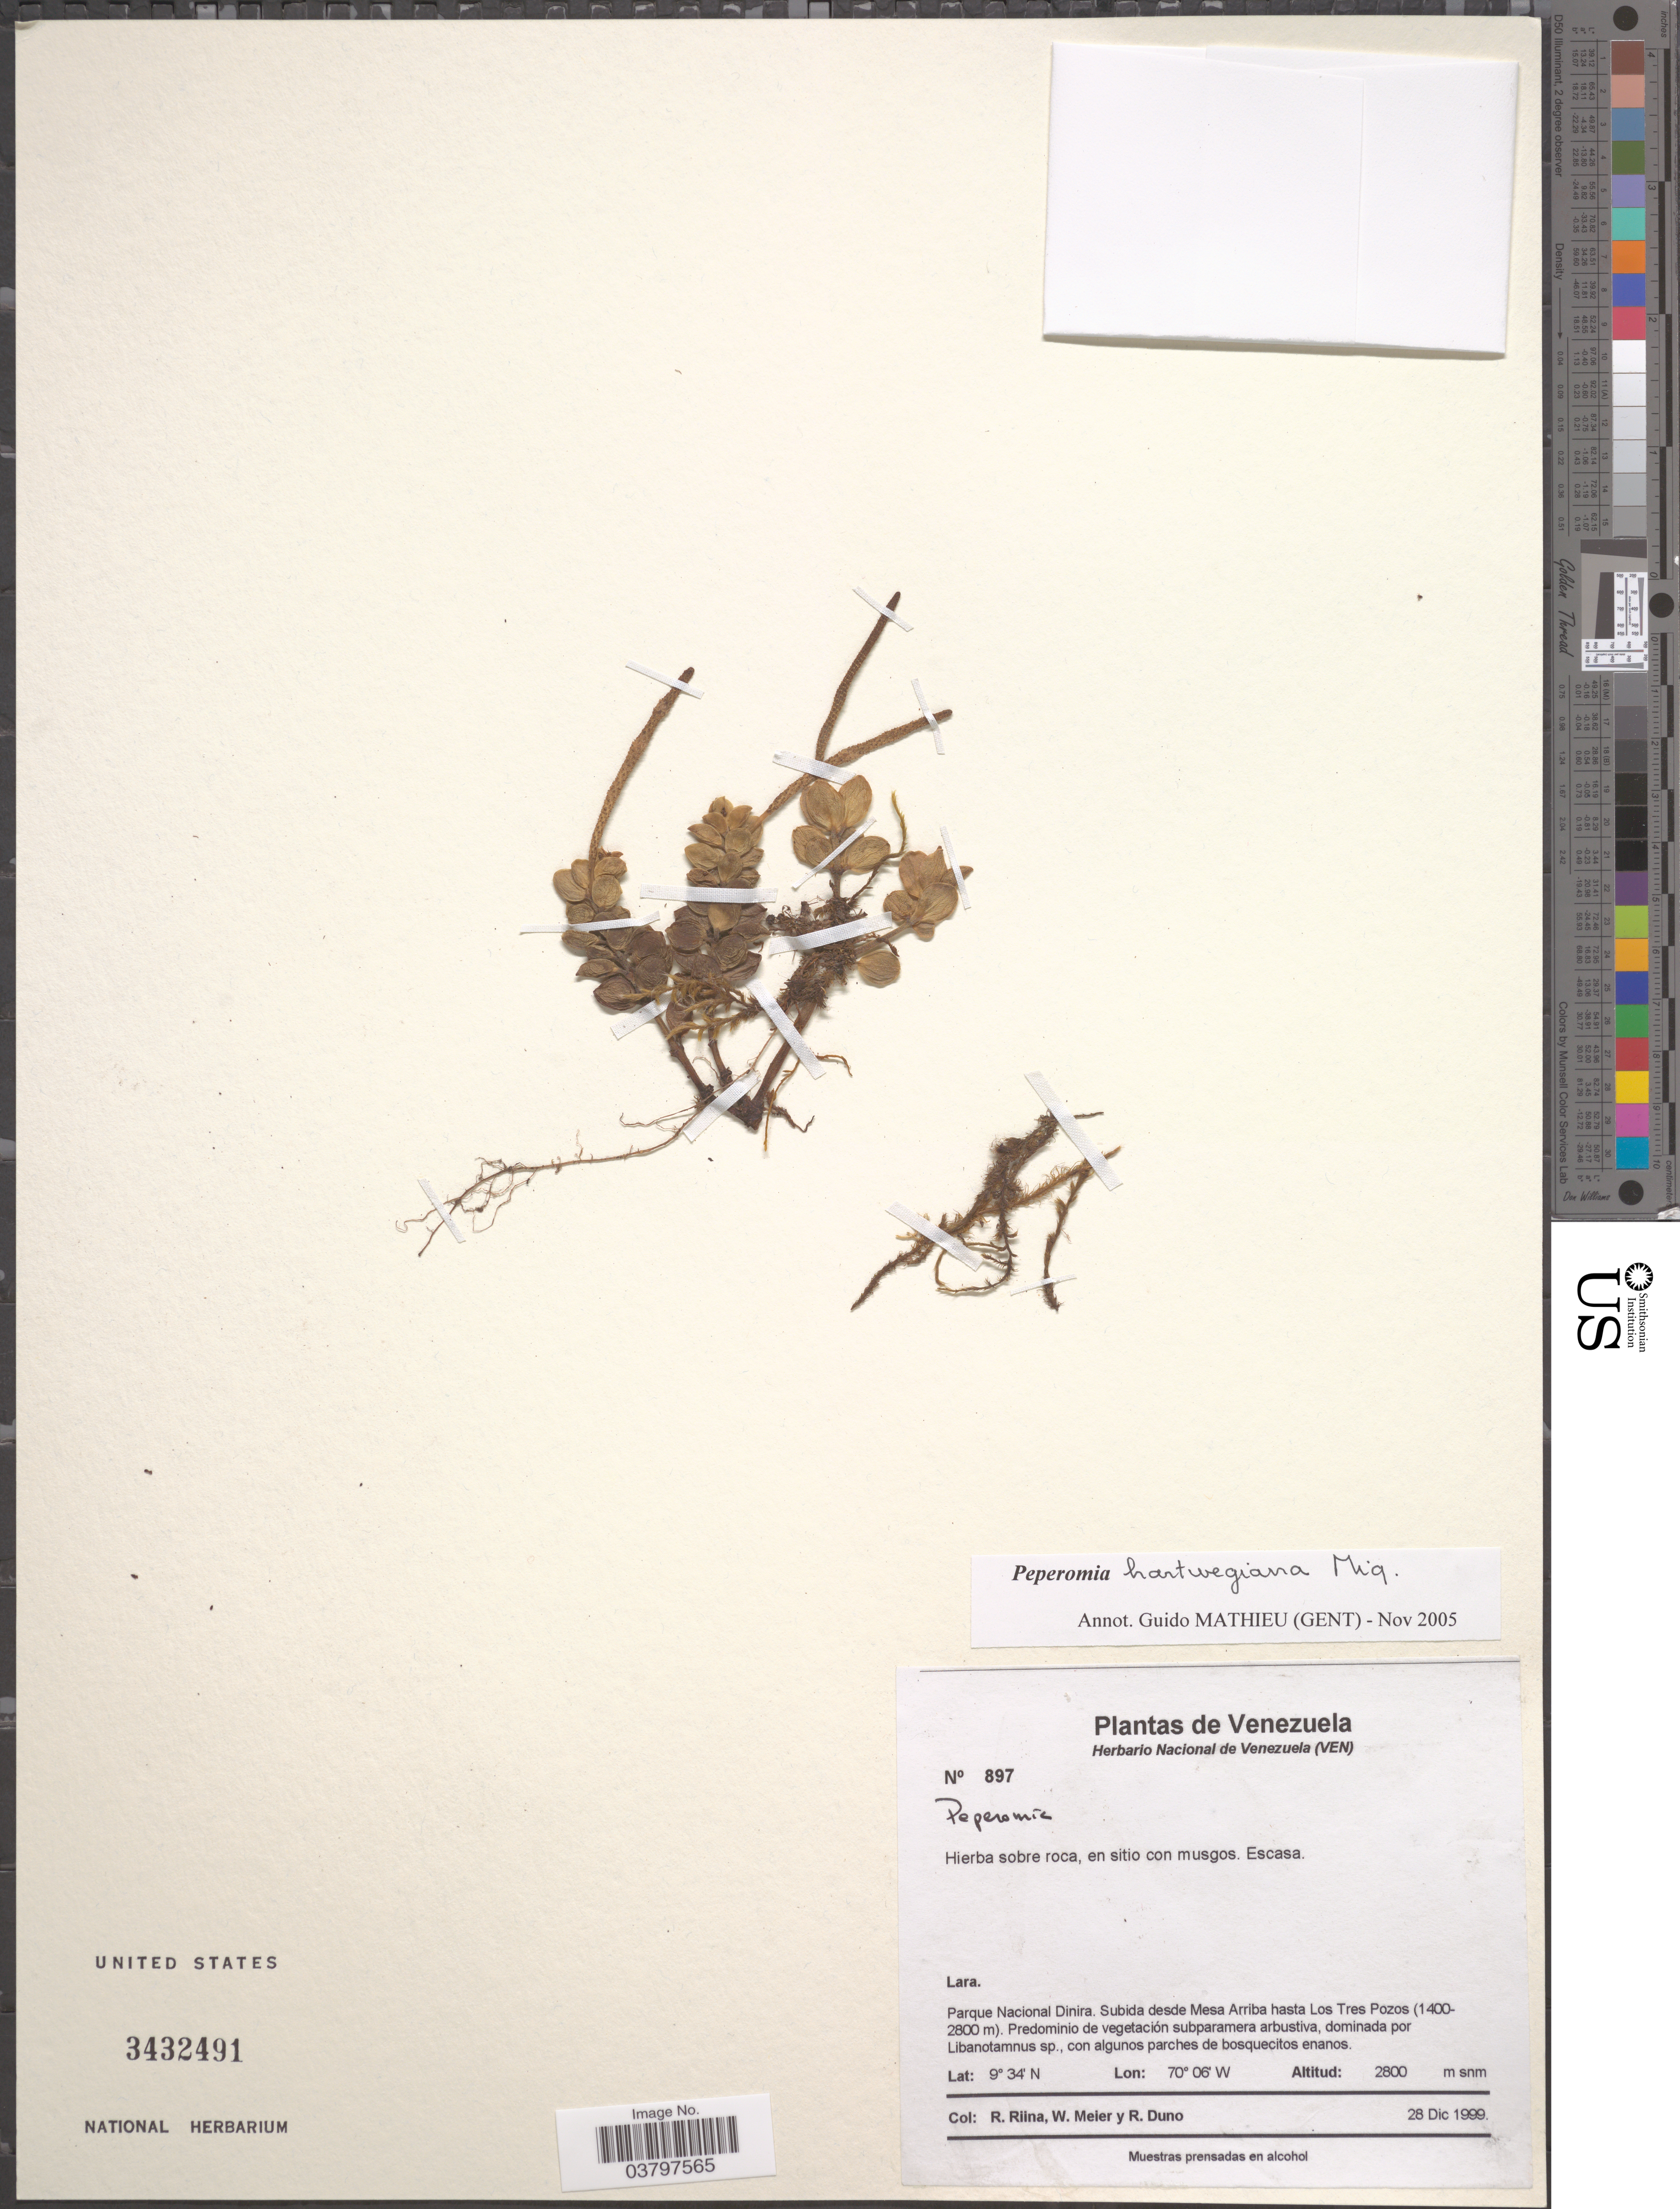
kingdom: Plantae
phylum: Tracheophyta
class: Magnoliopsida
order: Piperales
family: Piperaceae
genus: Peperomia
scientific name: Peperomia hartwegiana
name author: Miq.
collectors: R. Riina, W. Meier & R. Duno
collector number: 897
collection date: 1999-12-28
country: Venezuela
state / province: Lara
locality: Parque Nacional Dinira. Subida desde Mesa Arriba hasta Los Tres Pozos.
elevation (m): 2800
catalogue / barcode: US 3432491